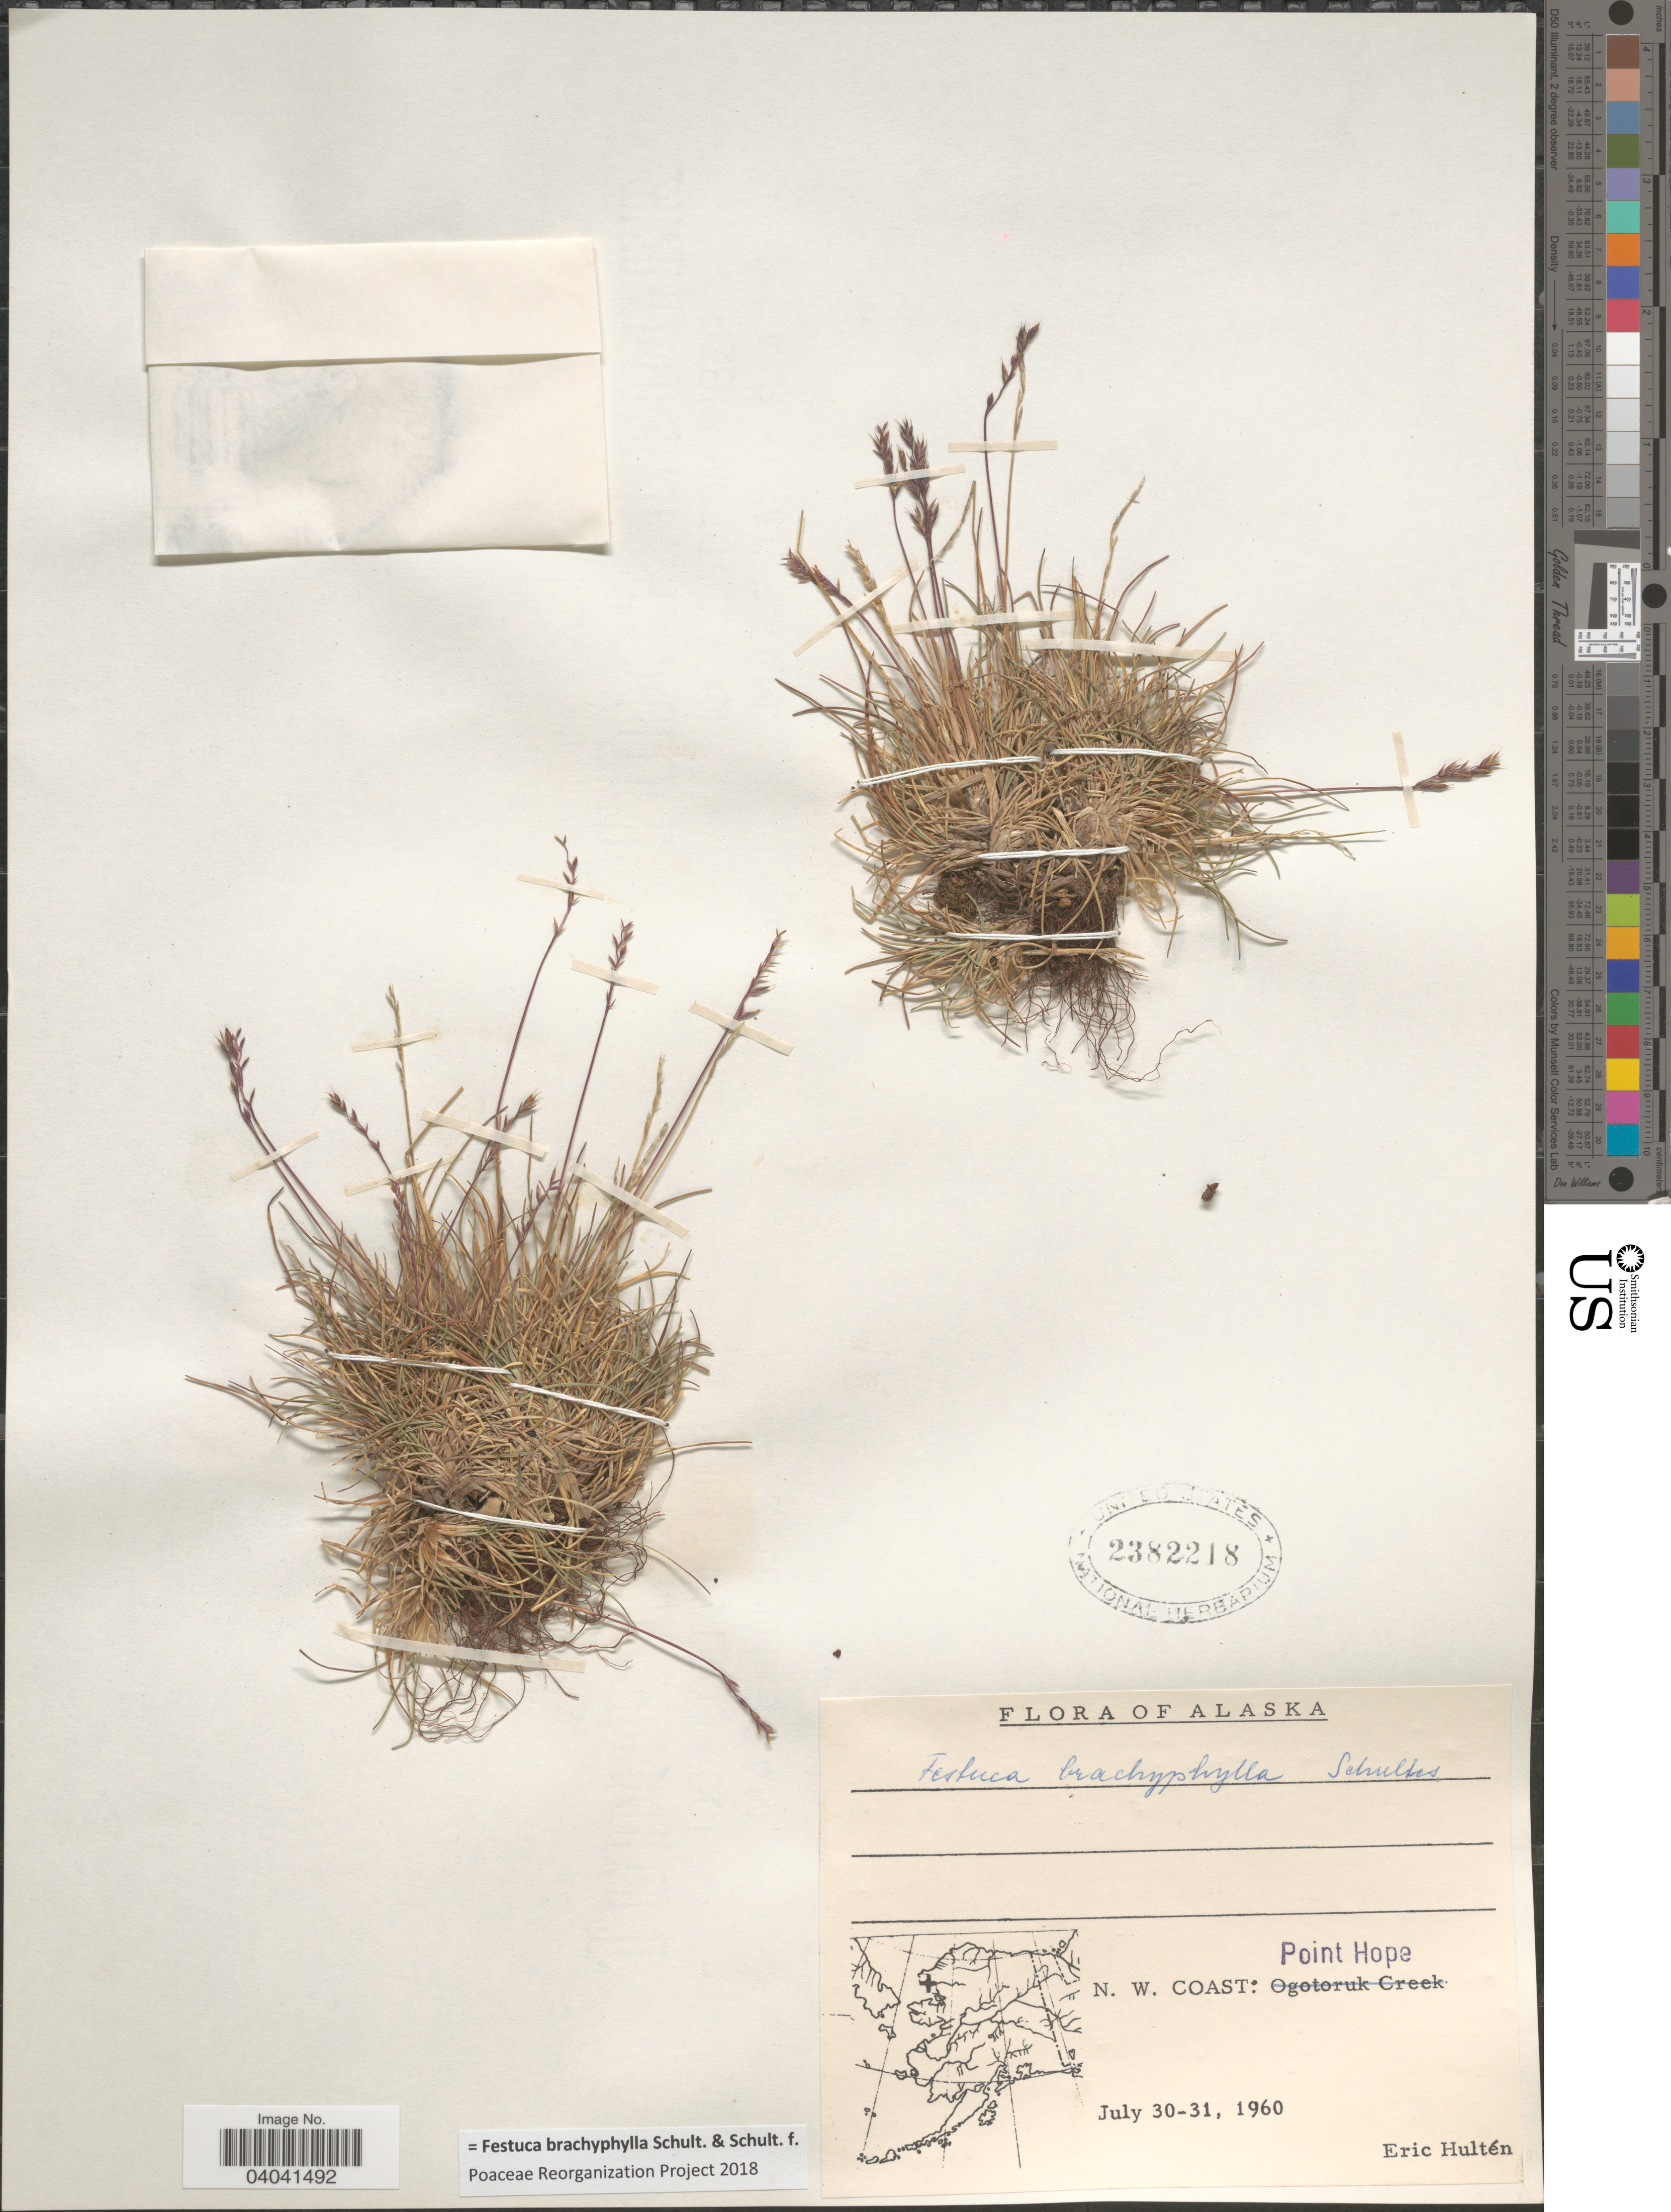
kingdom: Plantae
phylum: Tracheophyta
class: Liliopsida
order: Poales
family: Poaceae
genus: Festuca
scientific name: Festuca brachyphylla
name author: Schult. & Schult. f.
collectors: E. G. Hultén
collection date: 1960-07-30/1960-07-31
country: United States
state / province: Alaska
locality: N. W. Coast: Point Hope.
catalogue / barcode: US 2382218